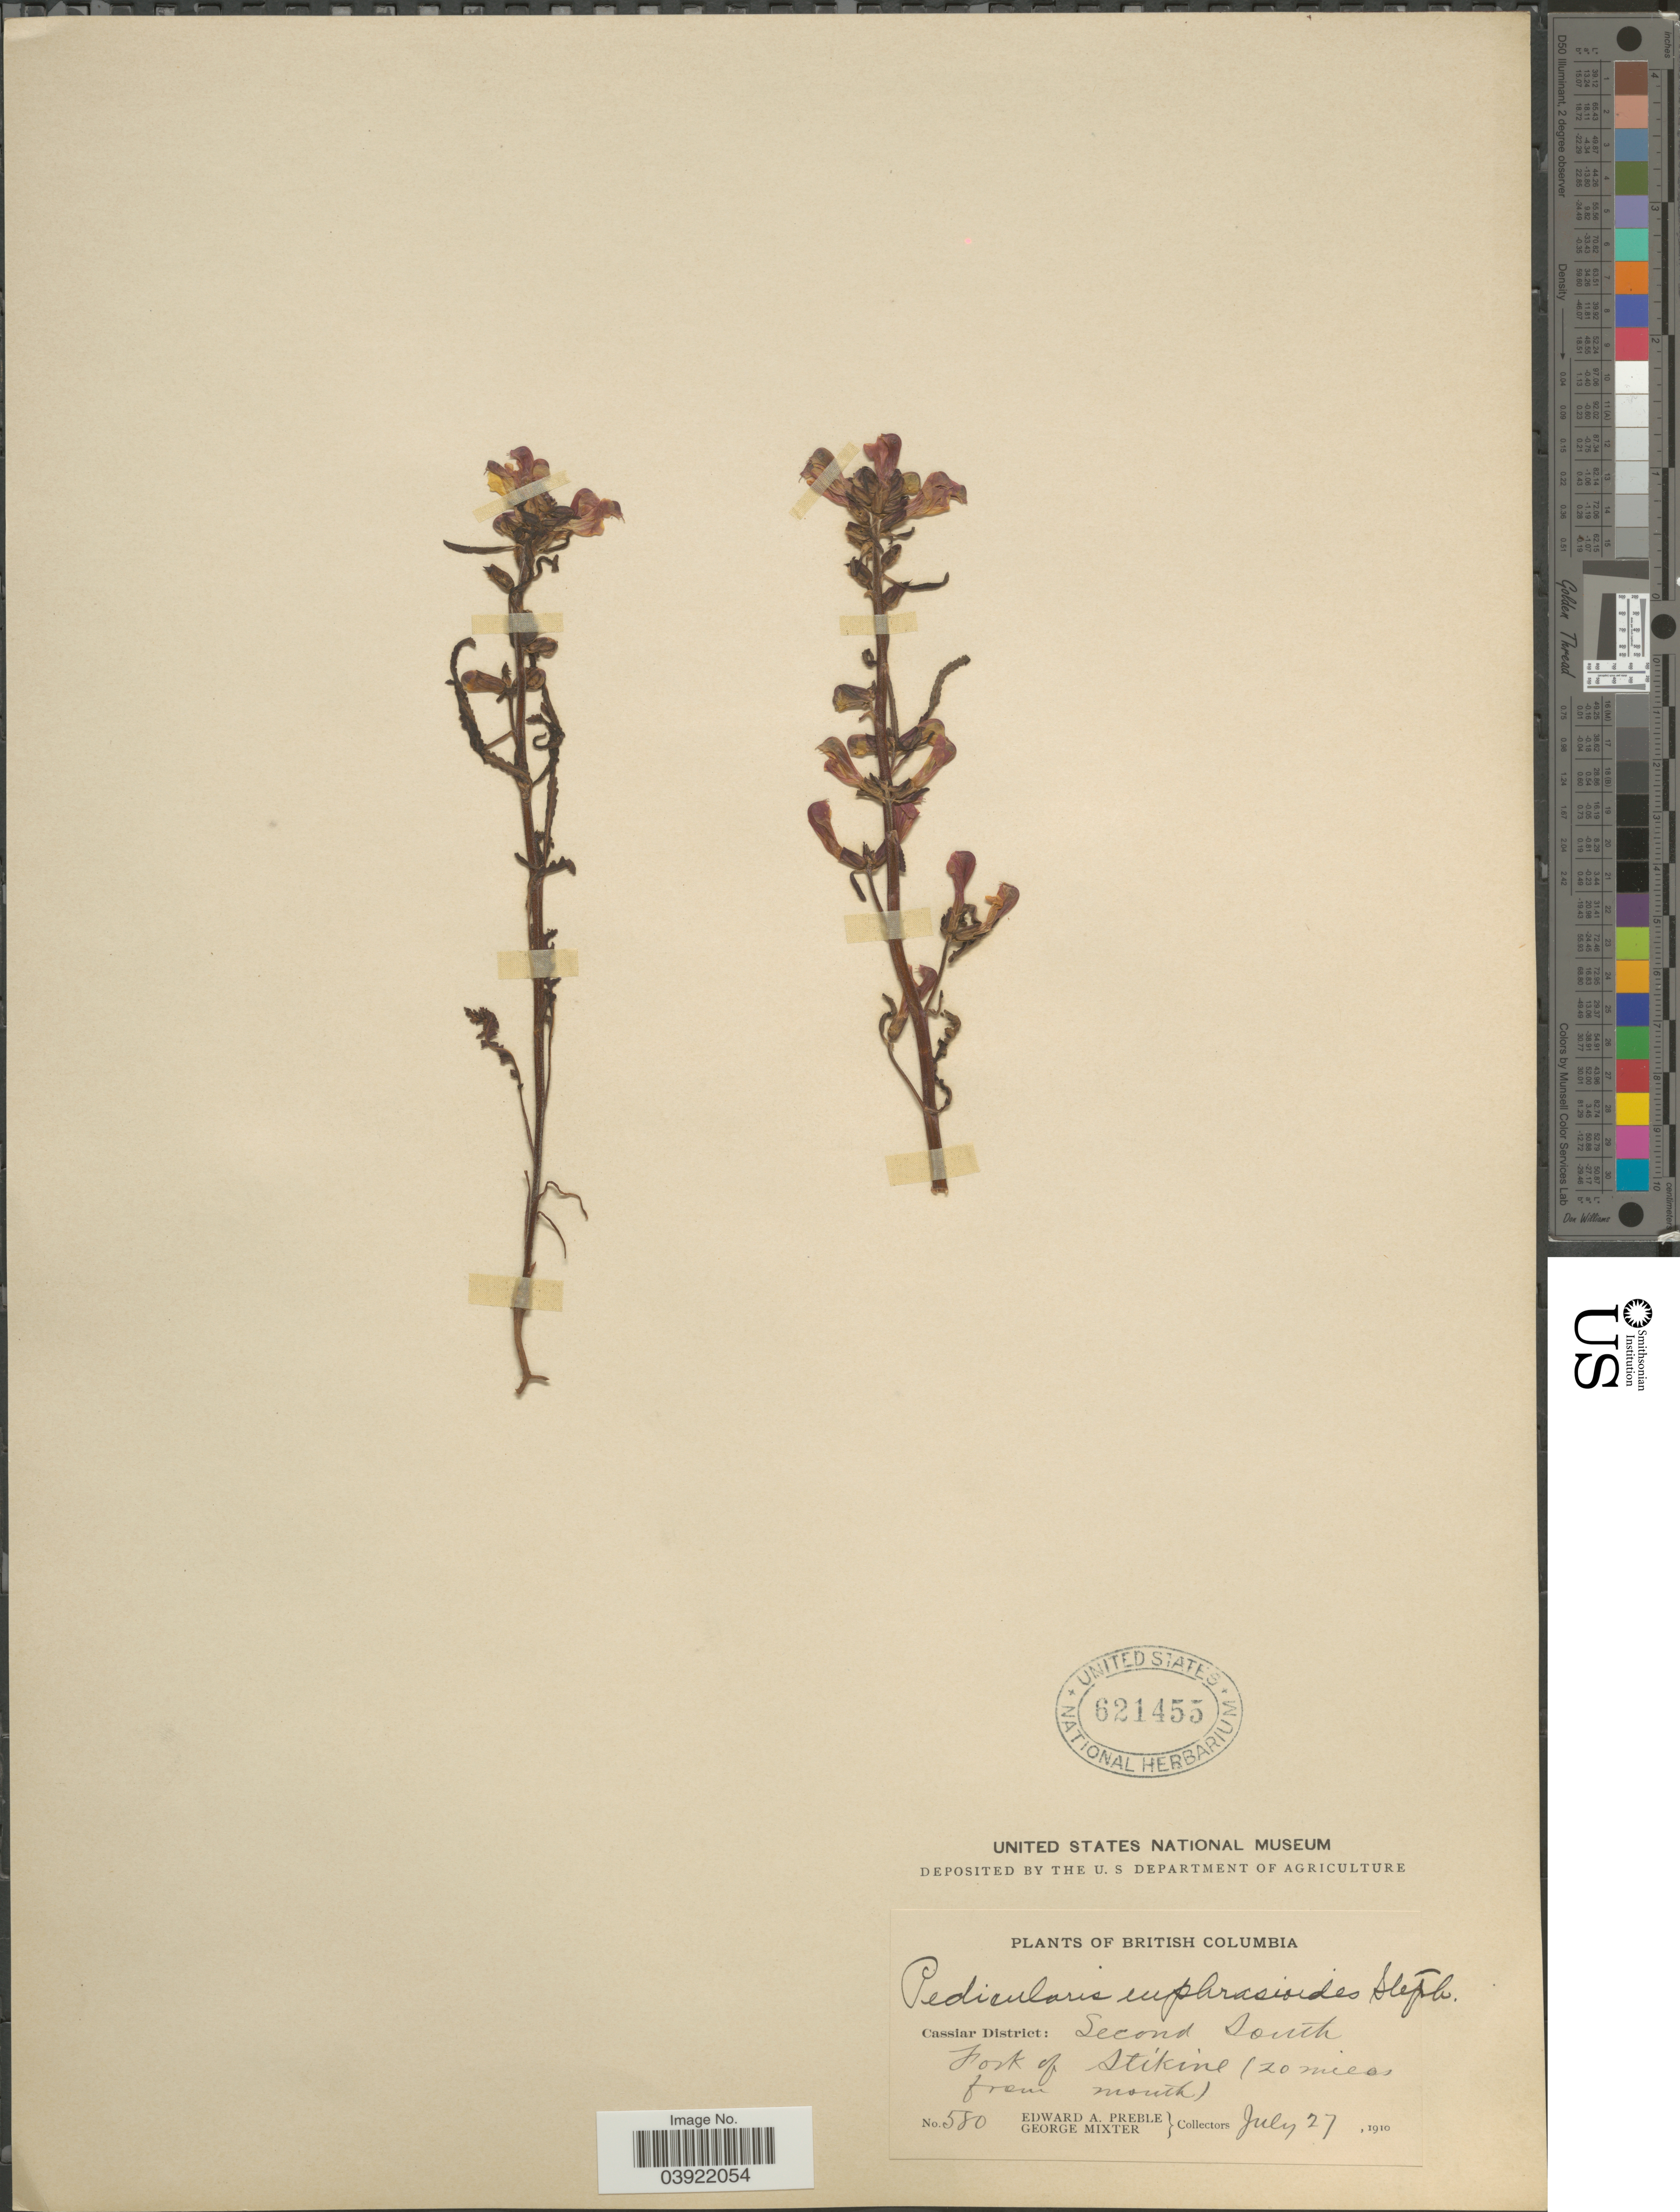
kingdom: Plantae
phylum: Tracheophyta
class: Magnoliopsida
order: Lamiales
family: Orobanchaceae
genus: Pedicularis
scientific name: Pedicularis euphrasioides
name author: Stephan ex Willd.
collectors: E. Preble & G. Mixter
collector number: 580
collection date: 1910-07-27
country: Canada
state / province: British Columbia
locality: Cassiar District: Second South Fork of Stikine (20 miles from mouth).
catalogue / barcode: US 621455